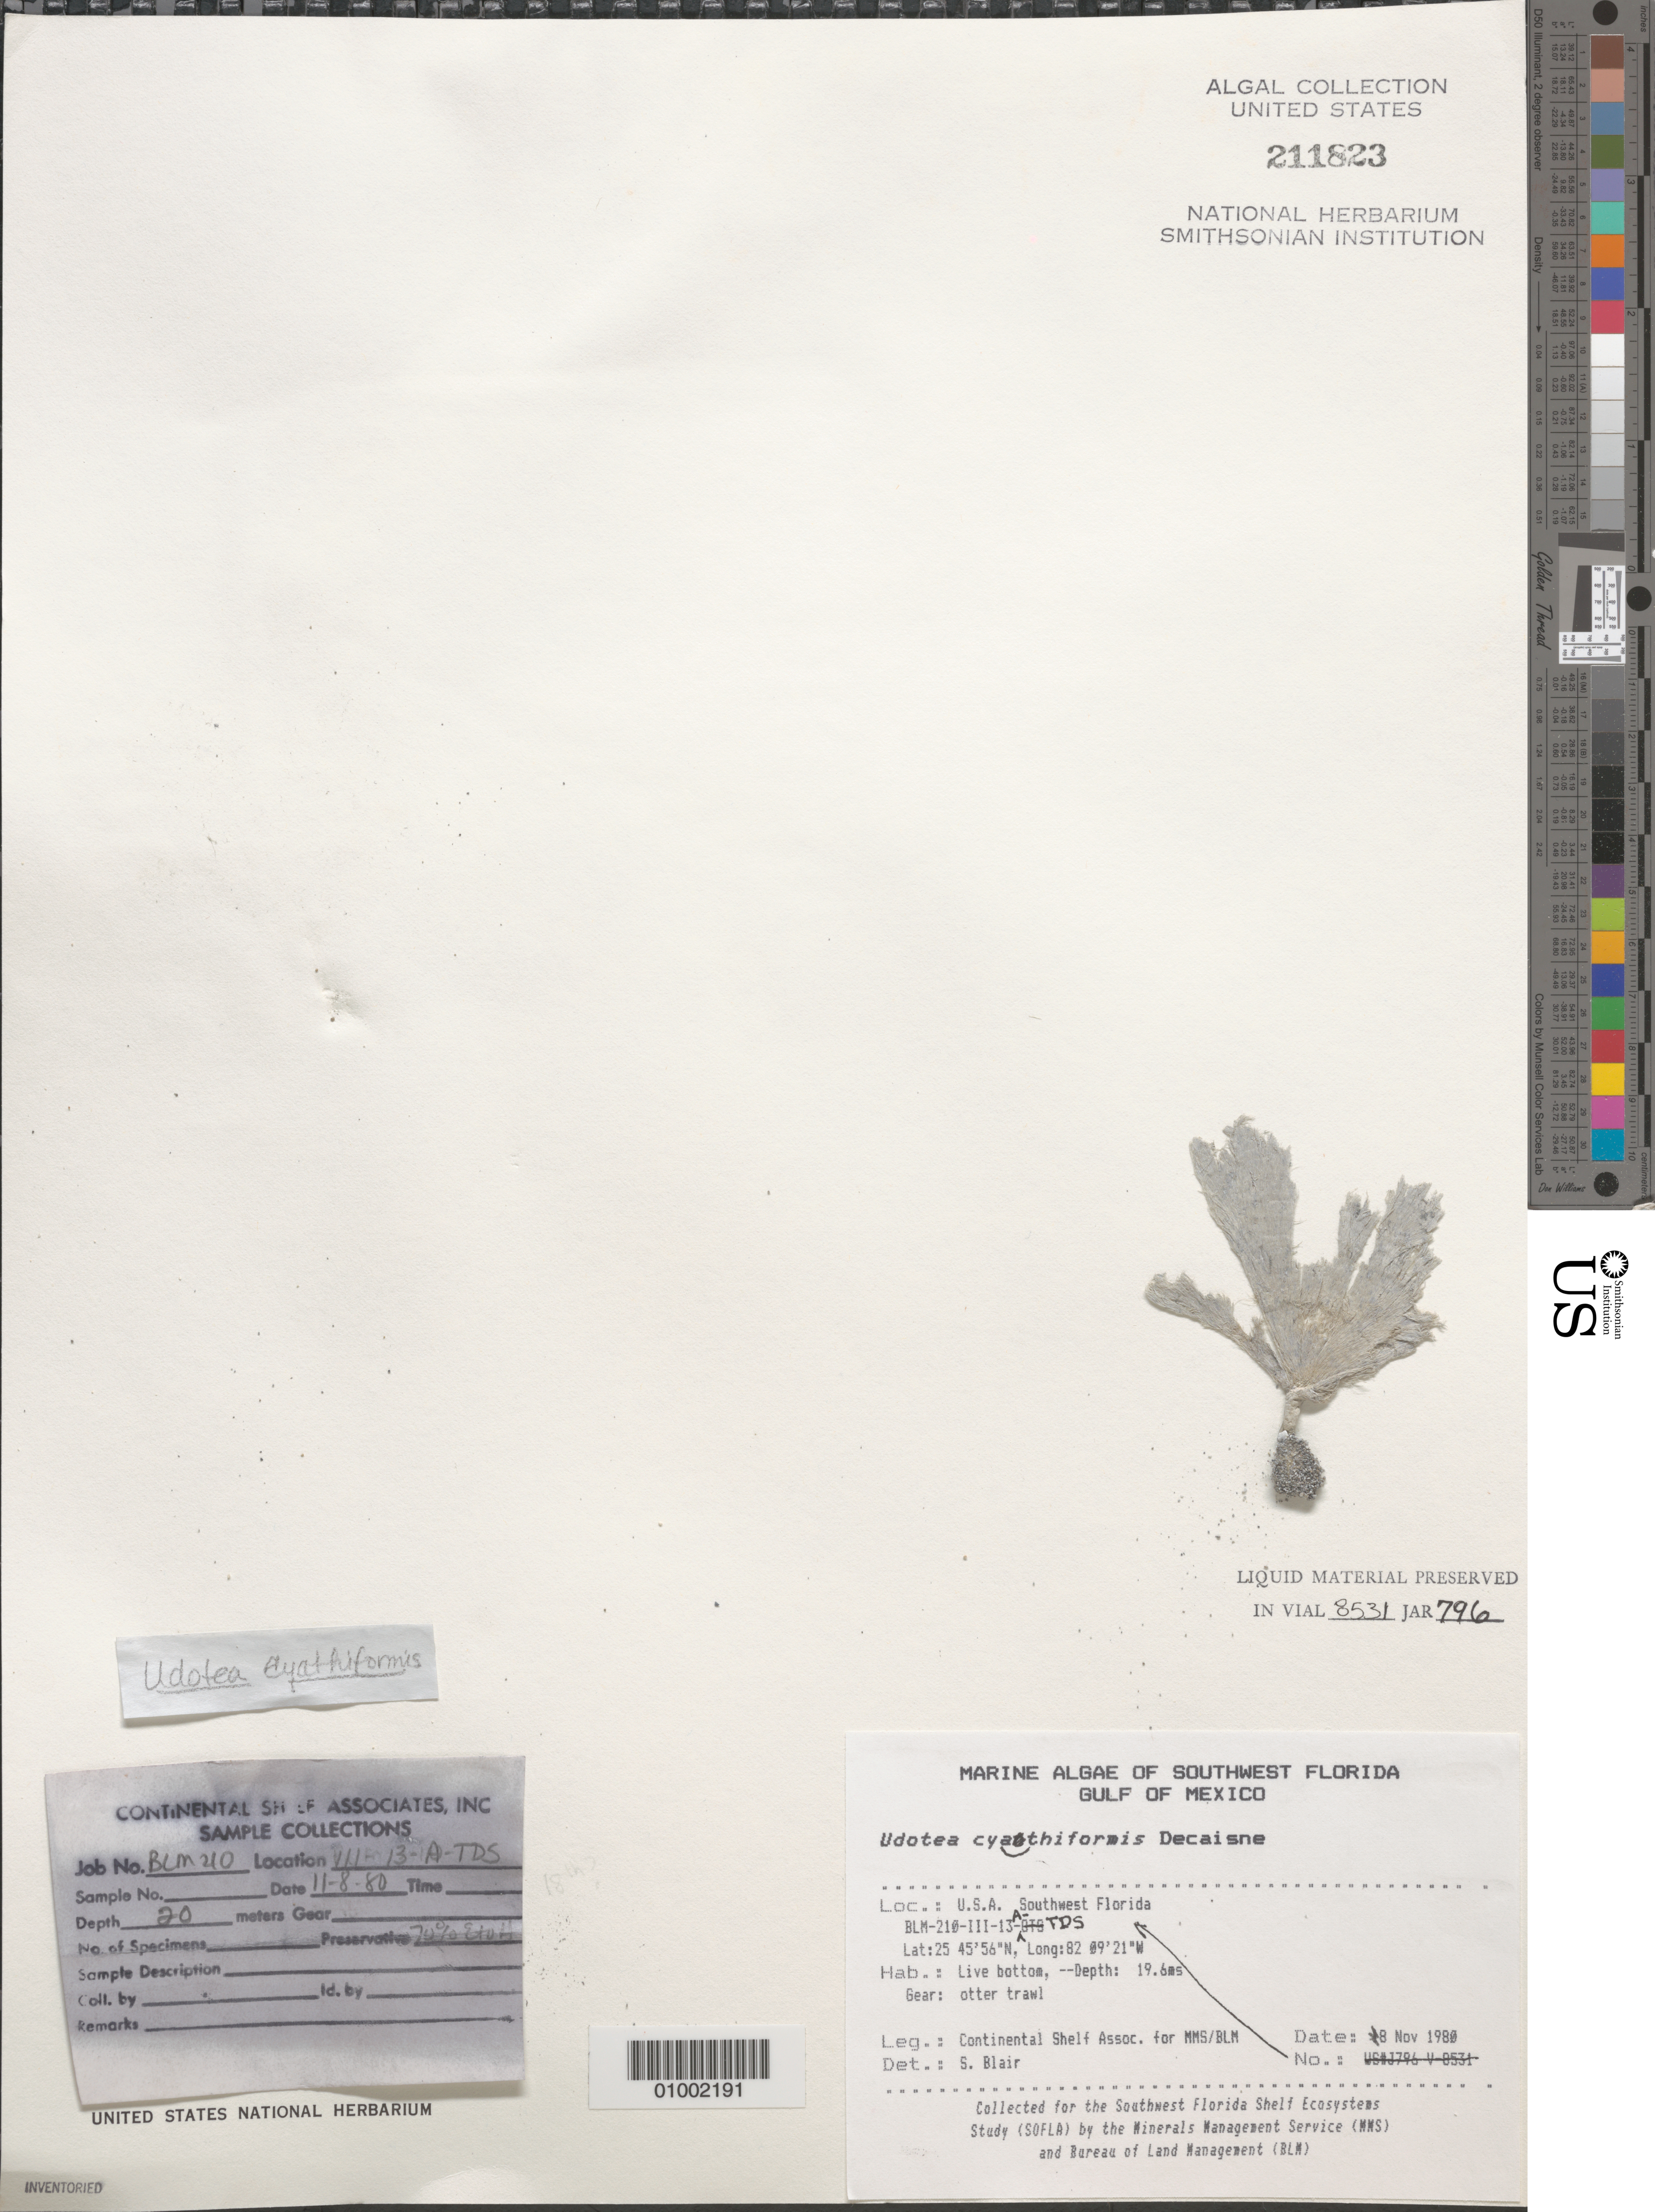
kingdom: Plantae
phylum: Chlorophyta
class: Ulvophyceae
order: Bryopsidales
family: Udoteaceae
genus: Udotea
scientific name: Udotea cyathiformis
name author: Decne.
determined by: Blair, S. M.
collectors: Continental Shelf Associates for the MMS/BLM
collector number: BLM-210-III-13-A-TDS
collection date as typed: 08 Nov 1980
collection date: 1980-11-08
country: United States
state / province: Florida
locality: Gulf of Mexico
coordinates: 25 45'56"N, 82 09'21"W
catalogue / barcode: US 211823